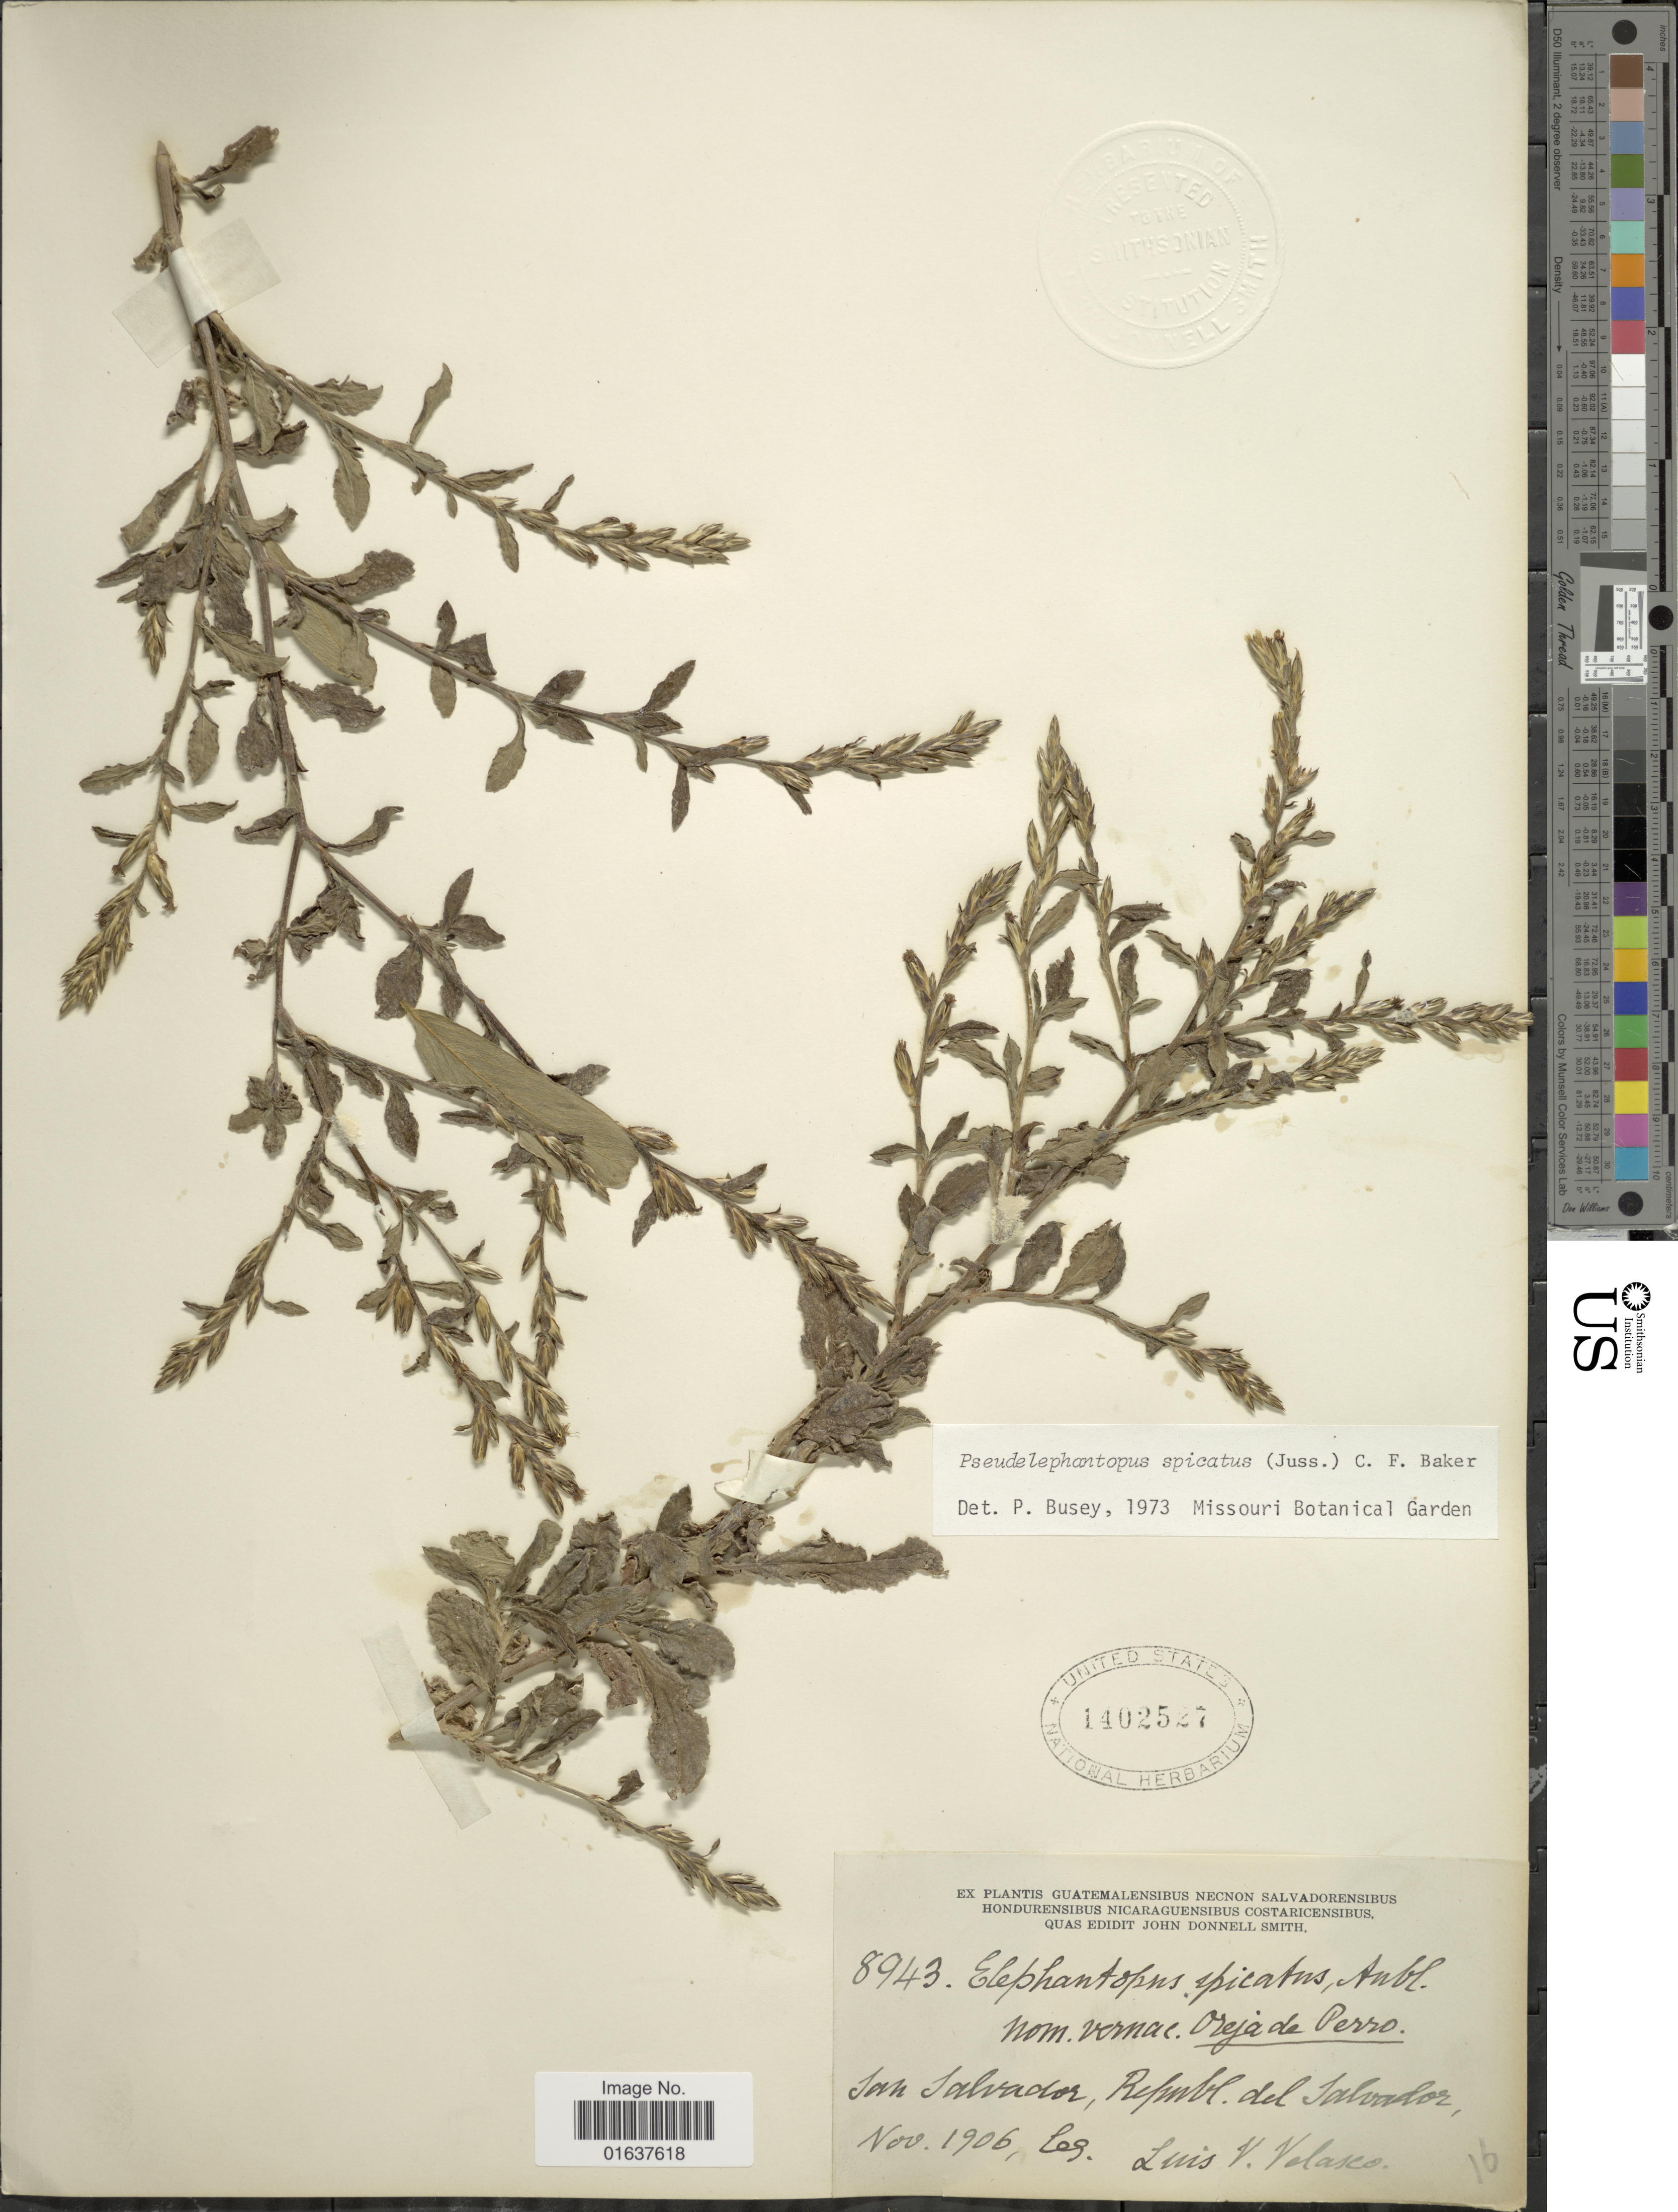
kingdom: Plantae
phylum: Tracheophyta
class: Magnoliopsida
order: Asterales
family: Asteraceae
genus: Pseudelephantopus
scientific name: Pseudelephantopus spicatus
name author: (Juss. ex Aubl.) C.F. Baker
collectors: L. Velasco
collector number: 8943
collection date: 1906-11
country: El Salvador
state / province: San Salvador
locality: San Salvador. Refubl. del Salvado. Oreje de Perro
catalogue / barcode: US 1402527